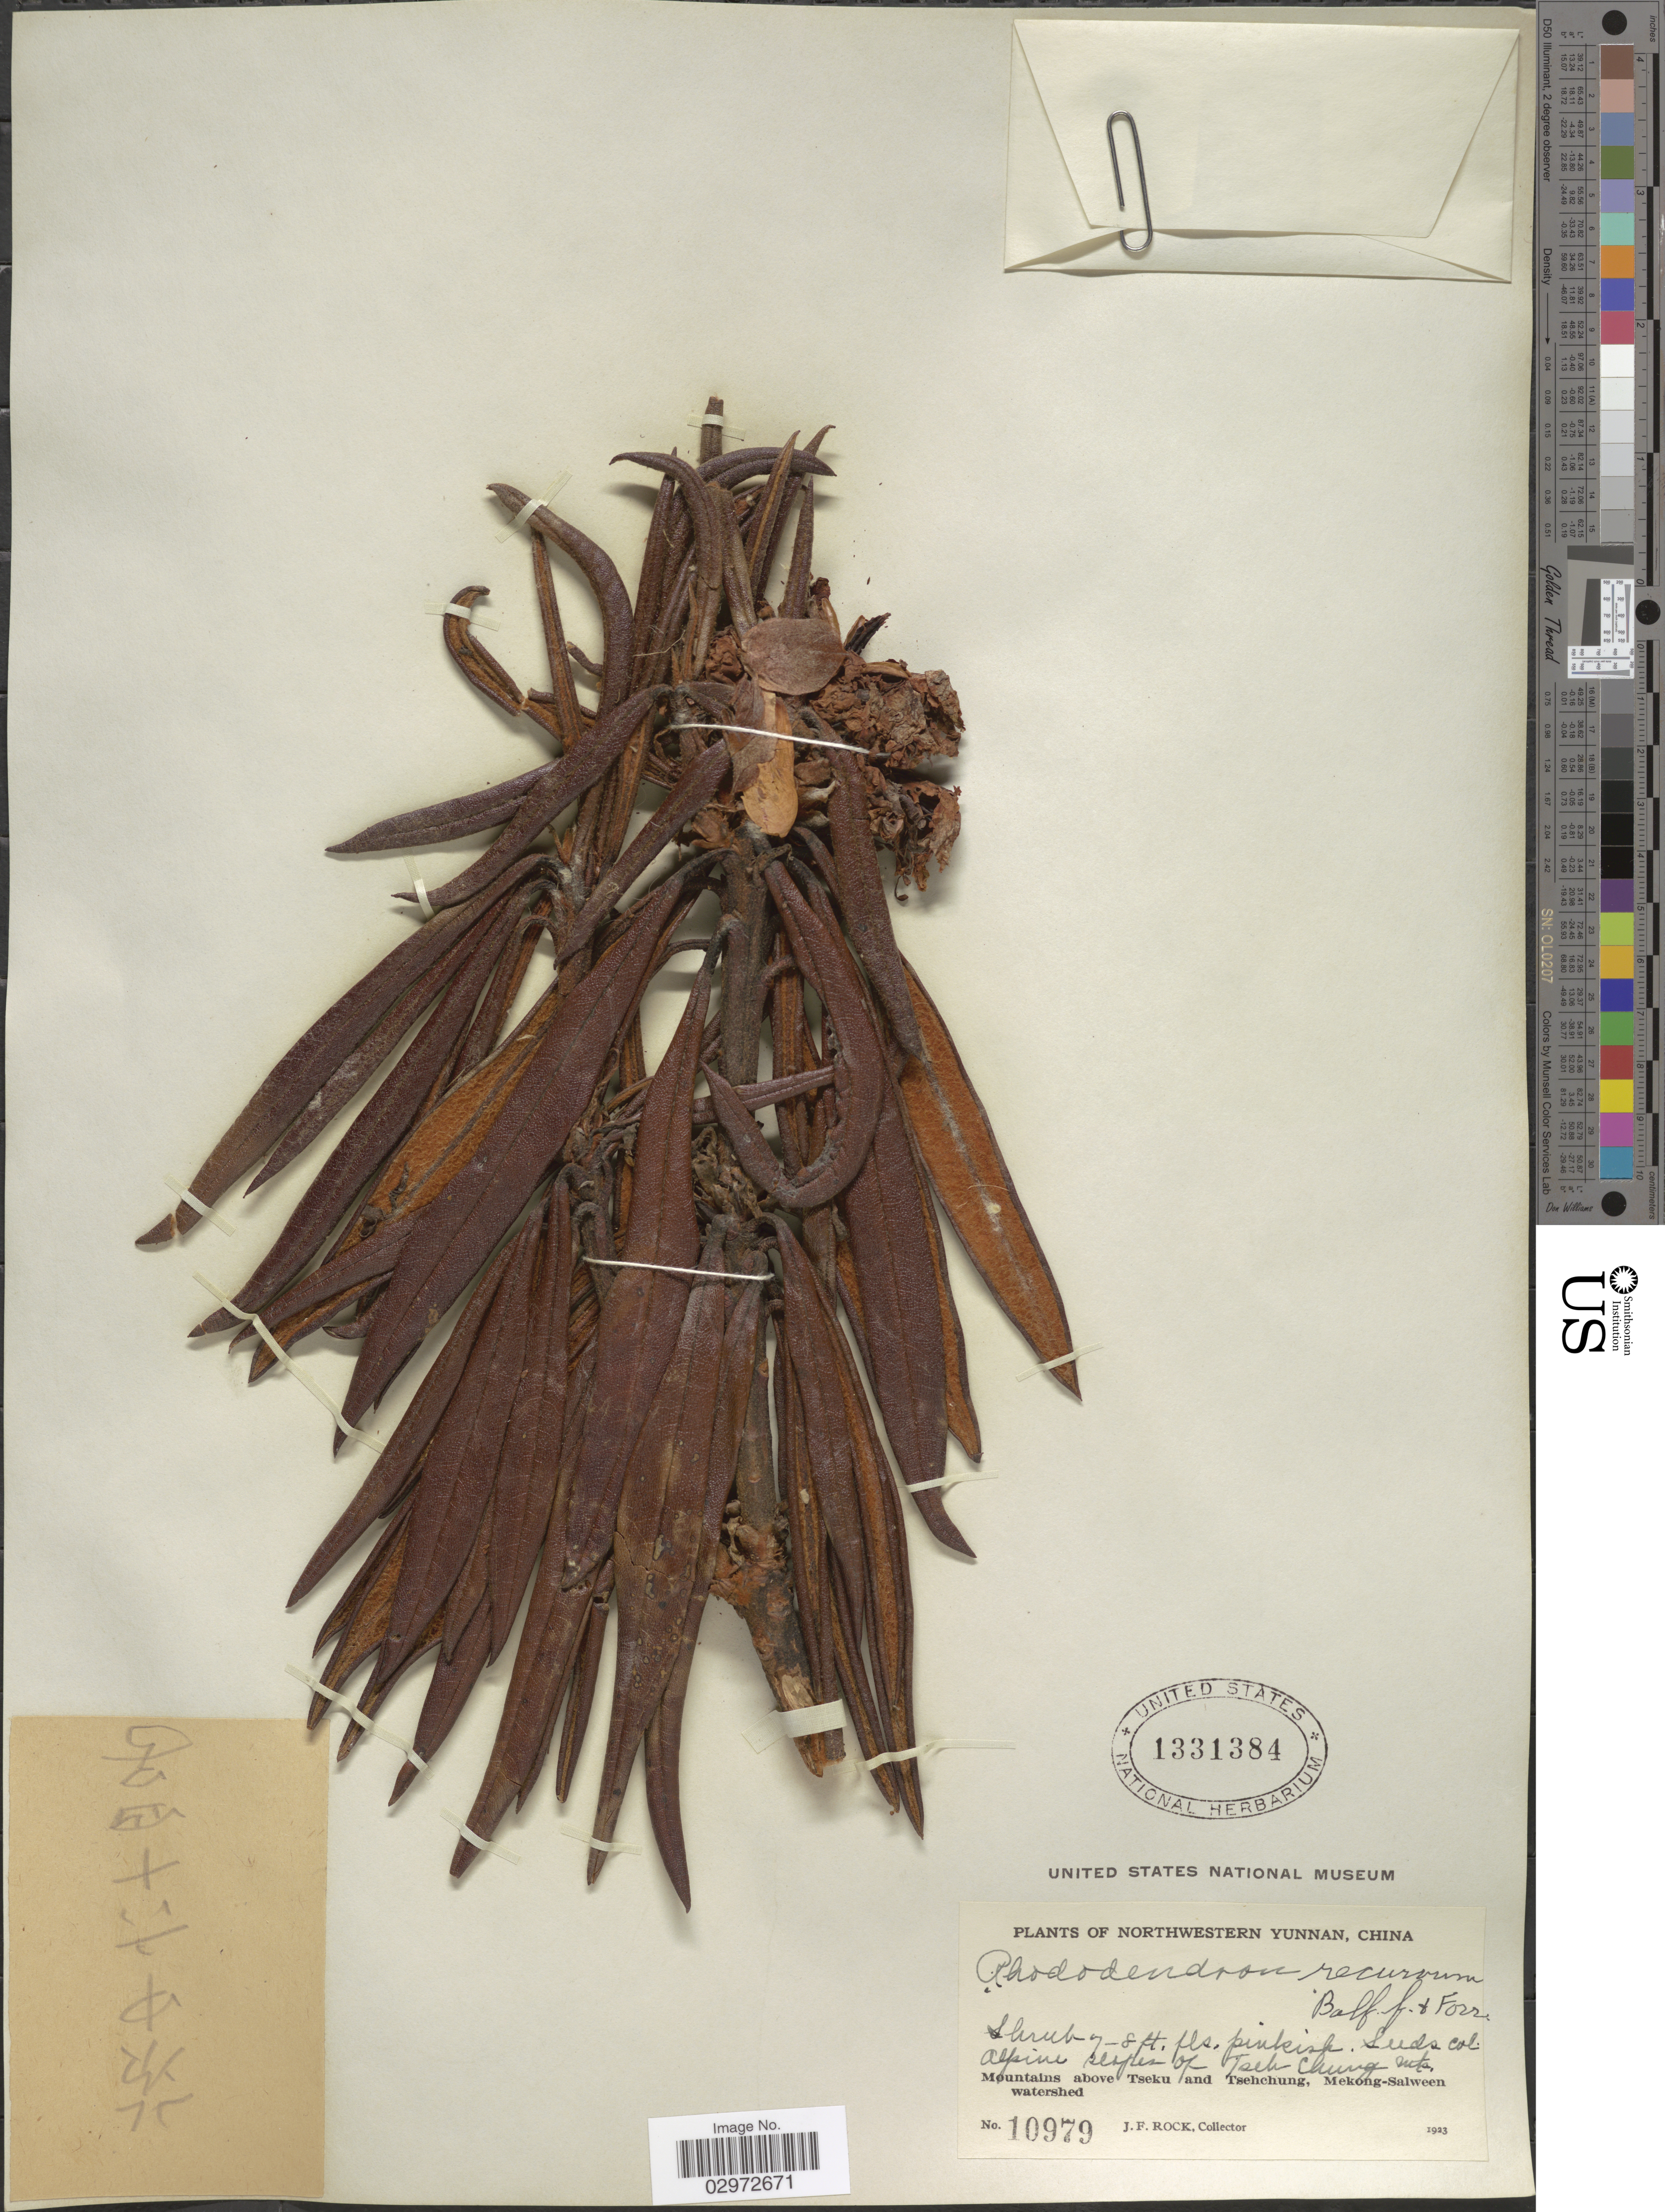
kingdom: Plantae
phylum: Tracheophyta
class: Magnoliopsida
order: Ericales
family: Ericaceae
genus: Rhododendron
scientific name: Rhododendron recurvum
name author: Balf. f. & Forrest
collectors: J. Rock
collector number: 10979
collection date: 1923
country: China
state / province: Yunnan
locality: Northwestern Yunnan. Alpine slopes of Tseh Chung Mts. Mountains above Tseku and Tsehchung, Mekong-Salween watershed.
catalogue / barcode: US 1331384